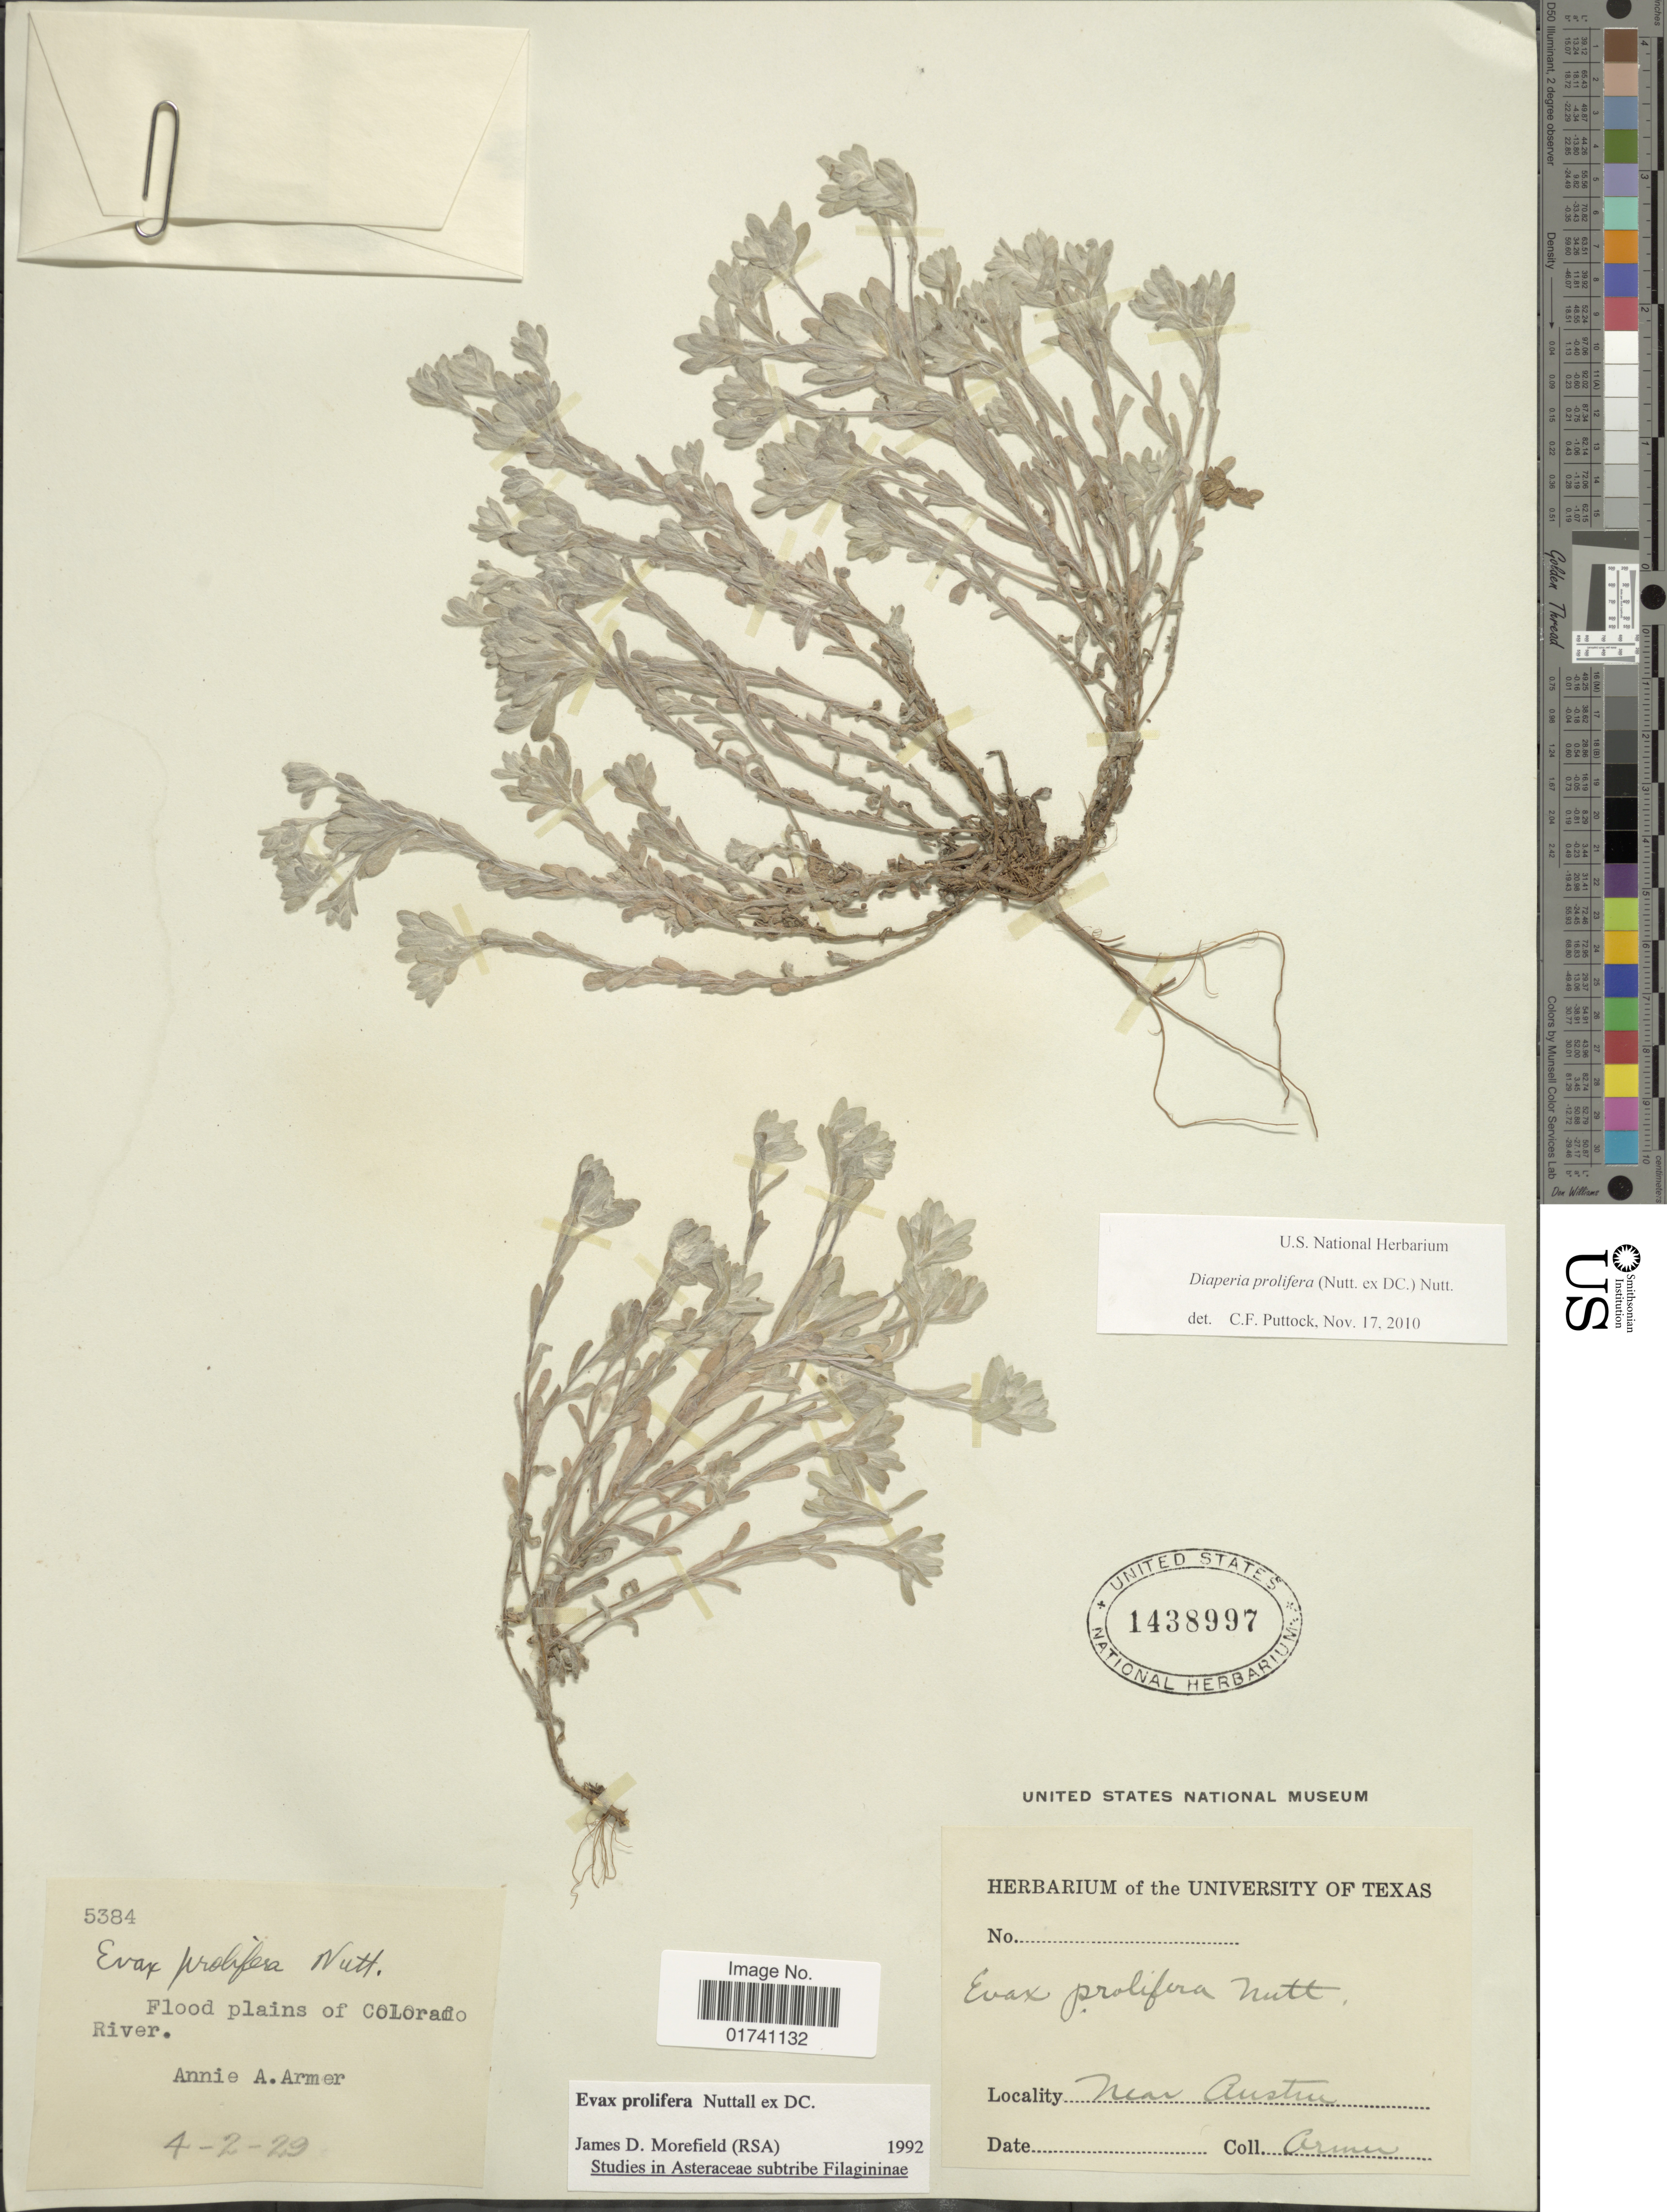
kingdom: Plantae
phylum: Tracheophyta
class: Magnoliopsida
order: Asterales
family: Asteraceae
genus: Diaperia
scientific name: Diaperia prolifera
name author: (Nutt. ex DC.) Morefield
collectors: A. Armer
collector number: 5384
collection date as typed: Transcribed d/m/y: 2/4/29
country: United States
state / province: Colorado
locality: Near Austin. Colorado River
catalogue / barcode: US 1438997